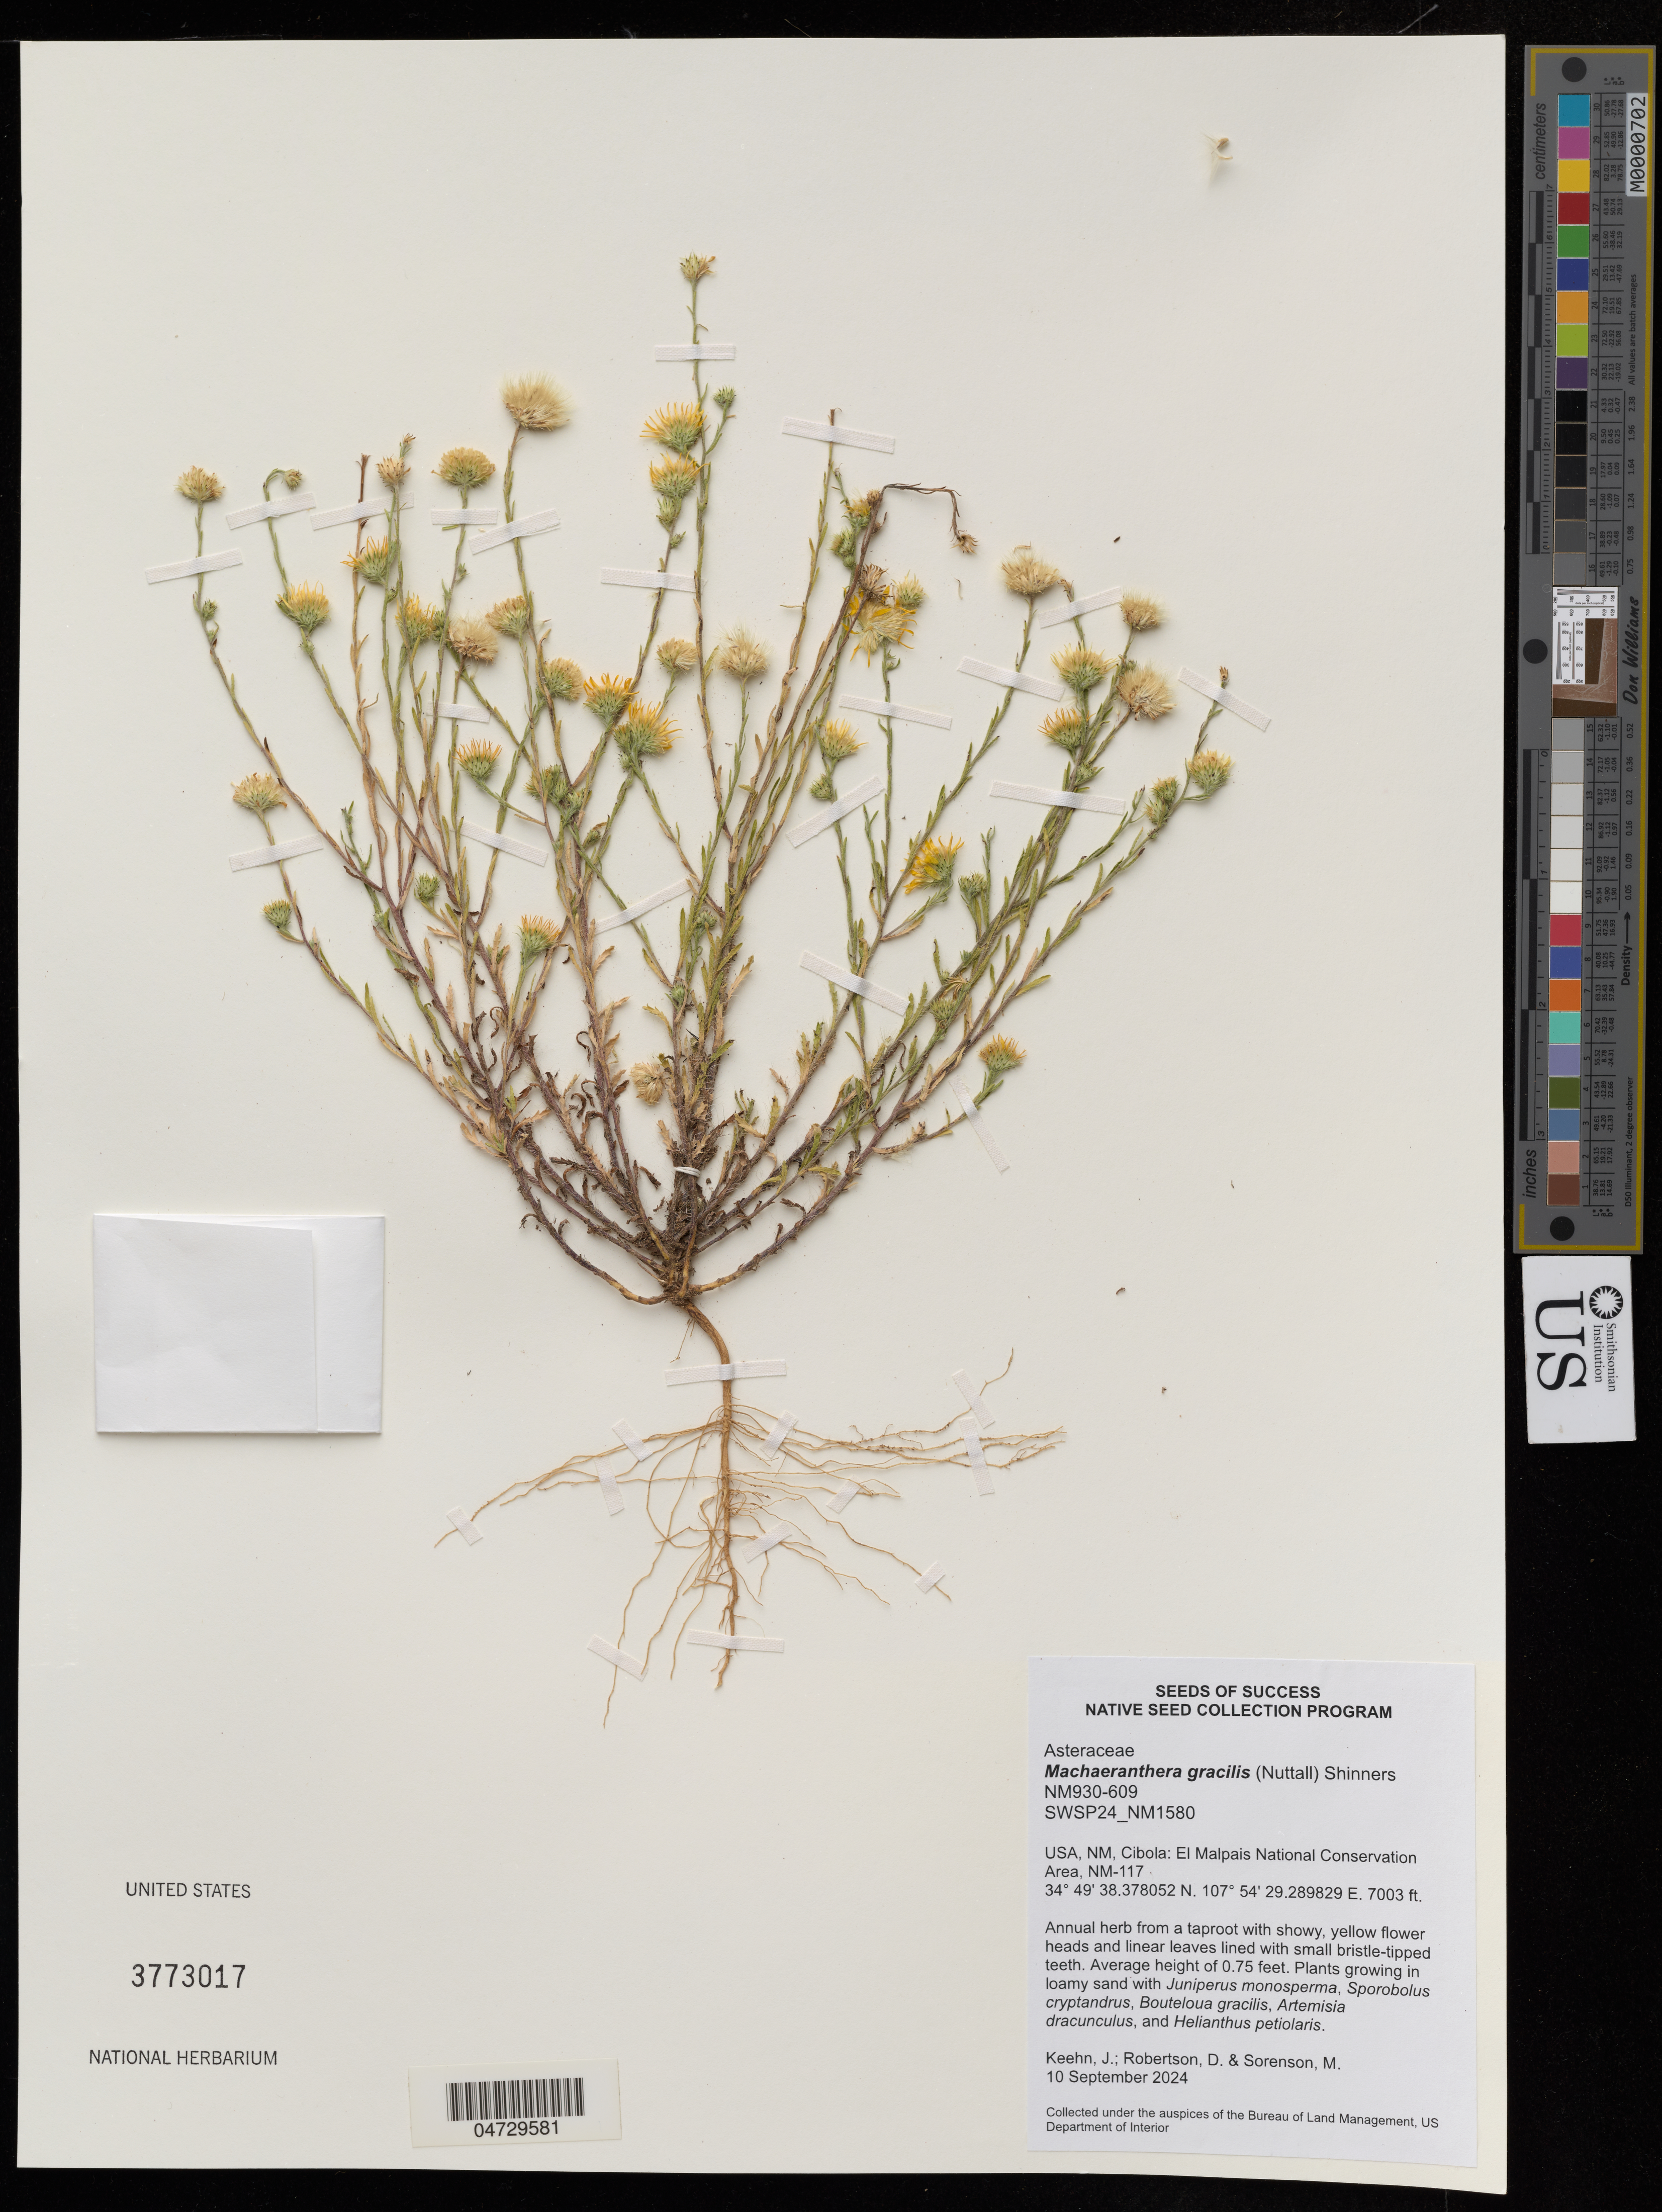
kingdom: Plantae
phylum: Tracheophyta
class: Magnoliopsida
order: Asterales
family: Asteraceae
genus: Machaeranthera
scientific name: Machaeranthera gracilis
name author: (Nutt.) Shinners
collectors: J. Keehn, D. Robertson & M. Sorenson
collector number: NM930-609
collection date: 2024-09-10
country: United States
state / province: New Mexico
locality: Cibola: El Malpais National Conservation Area, NM-117.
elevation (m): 2135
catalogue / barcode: US 3773017